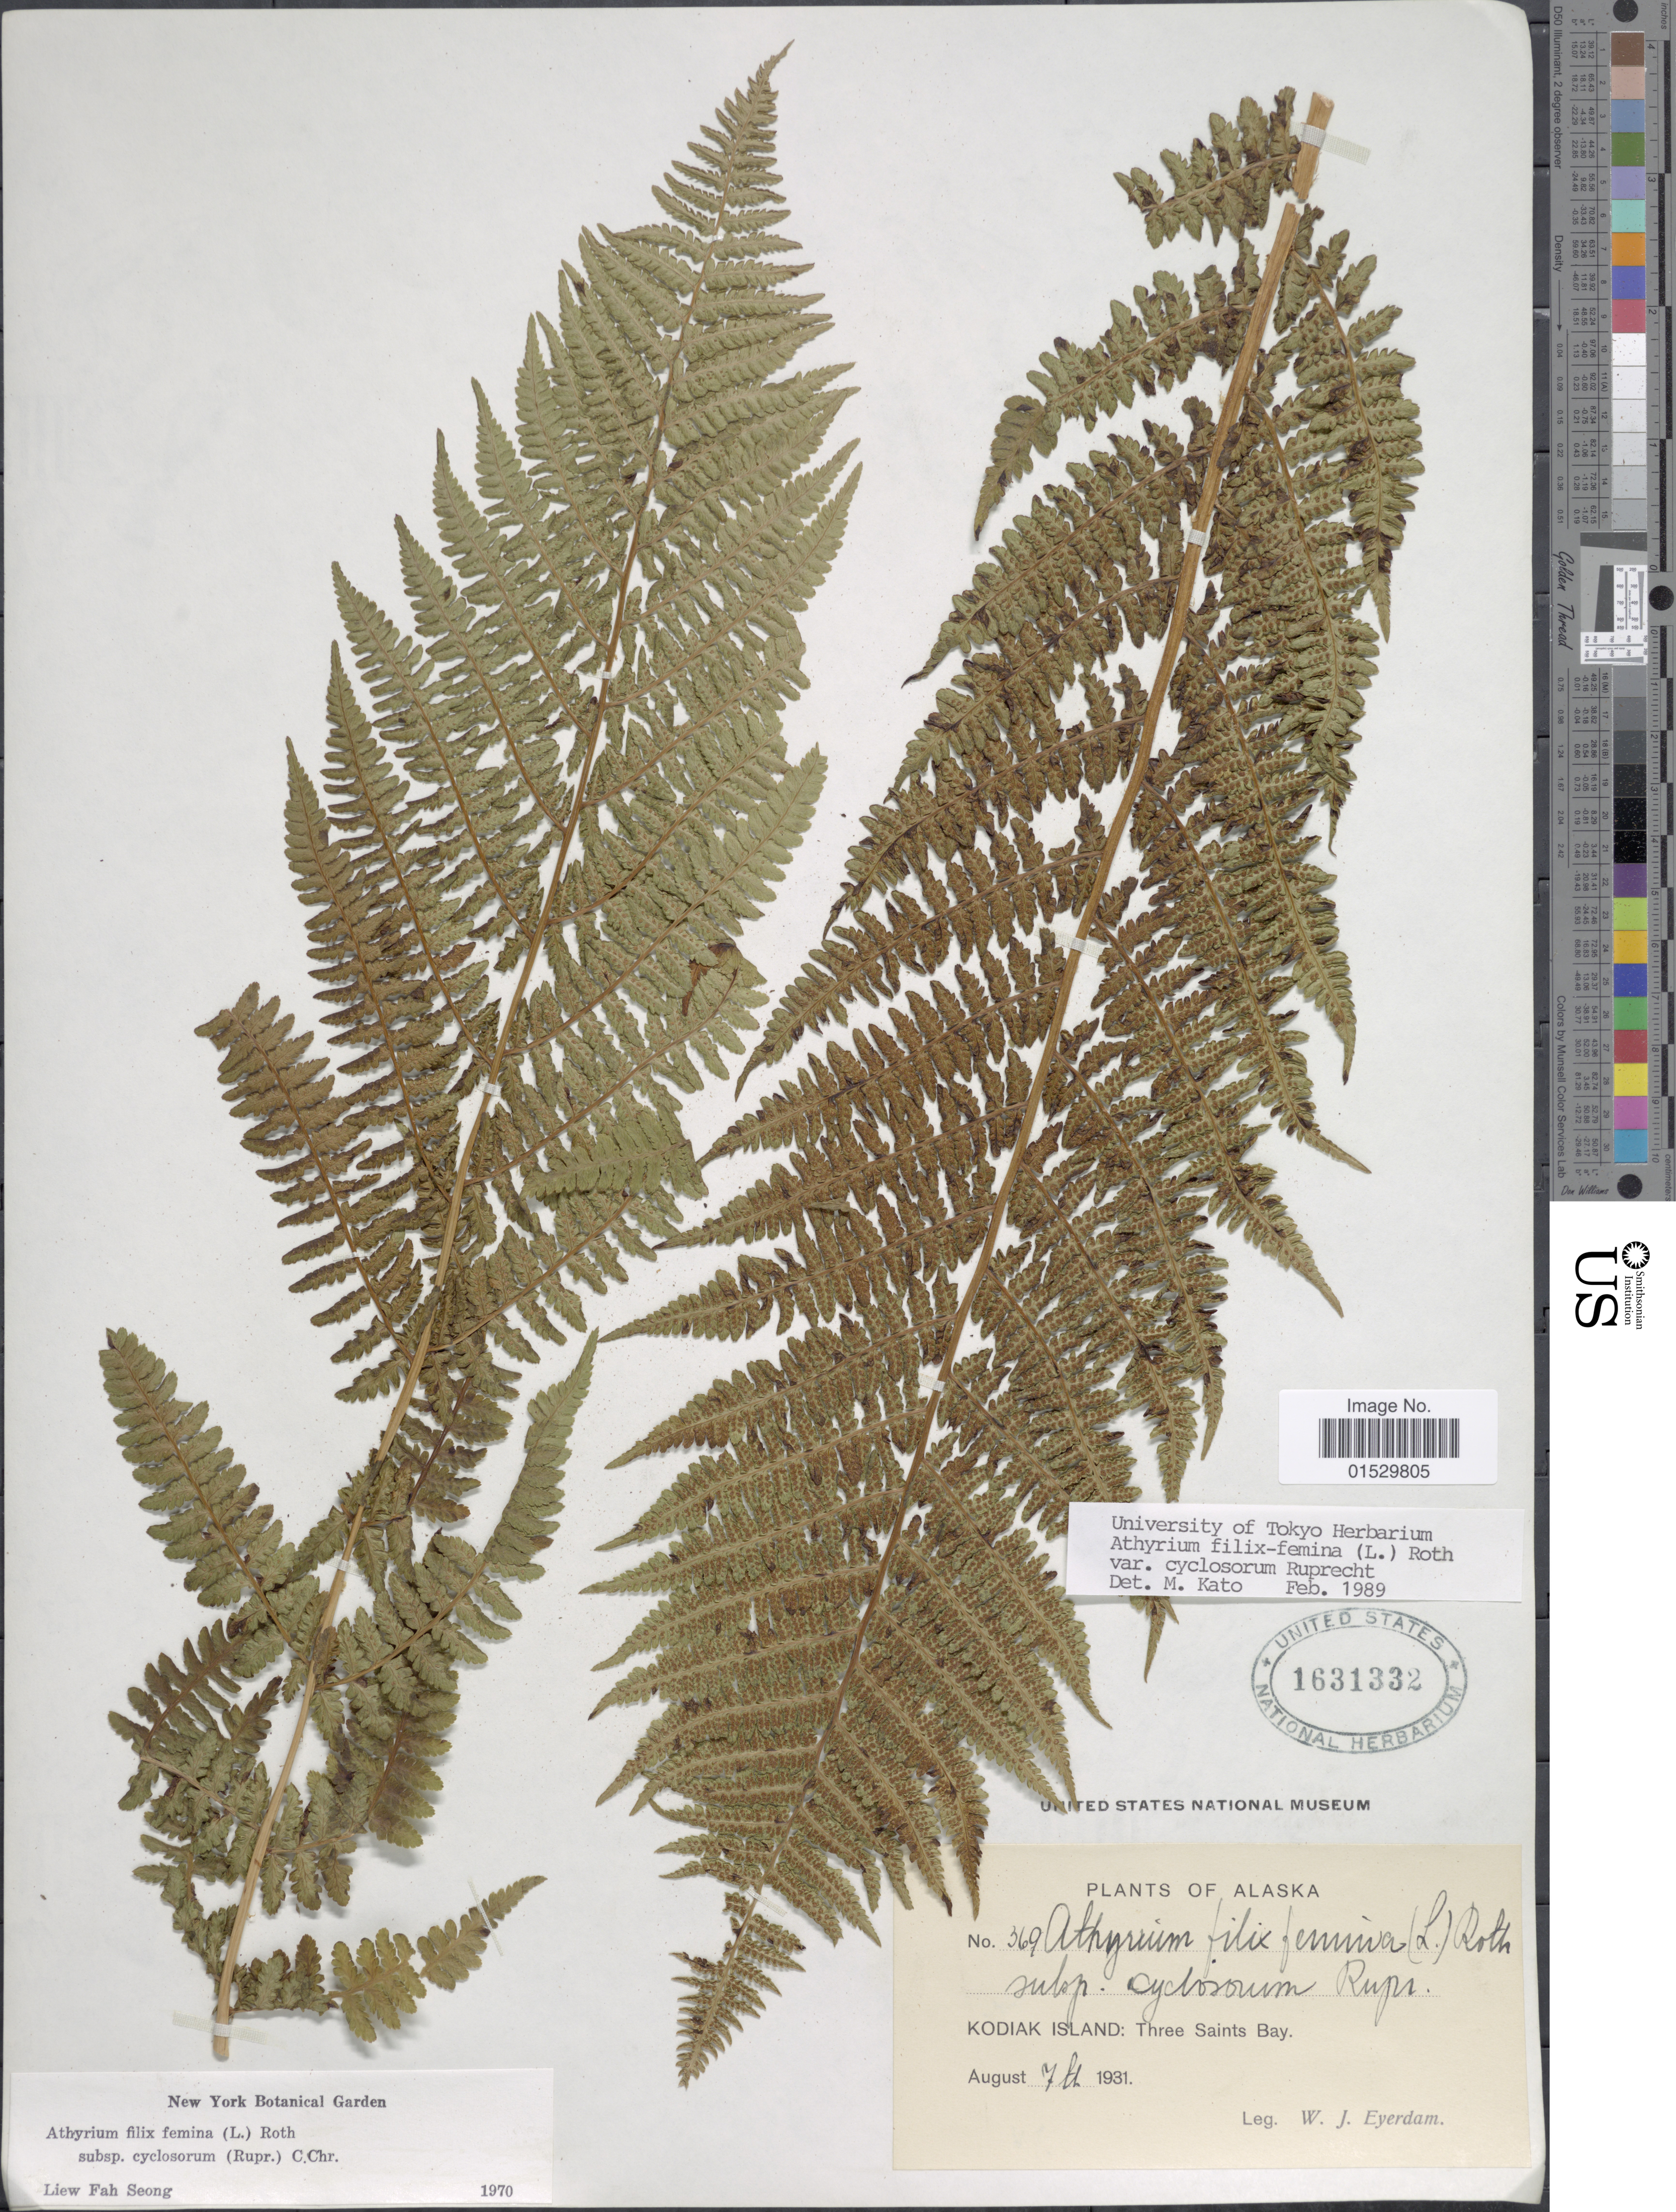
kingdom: Plantae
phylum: Tracheophyta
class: Polypodiopsida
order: Polypodiales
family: Athyriaceae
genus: Athyrium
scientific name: Athyrium filix-femina subsp. cyclosorum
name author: (Rupr.) C. Chr.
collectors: W. J. Eyerdam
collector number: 369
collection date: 1931-08-07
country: United States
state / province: Alaska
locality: Kodiak Island: Three Saints Bay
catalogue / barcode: US 1631332